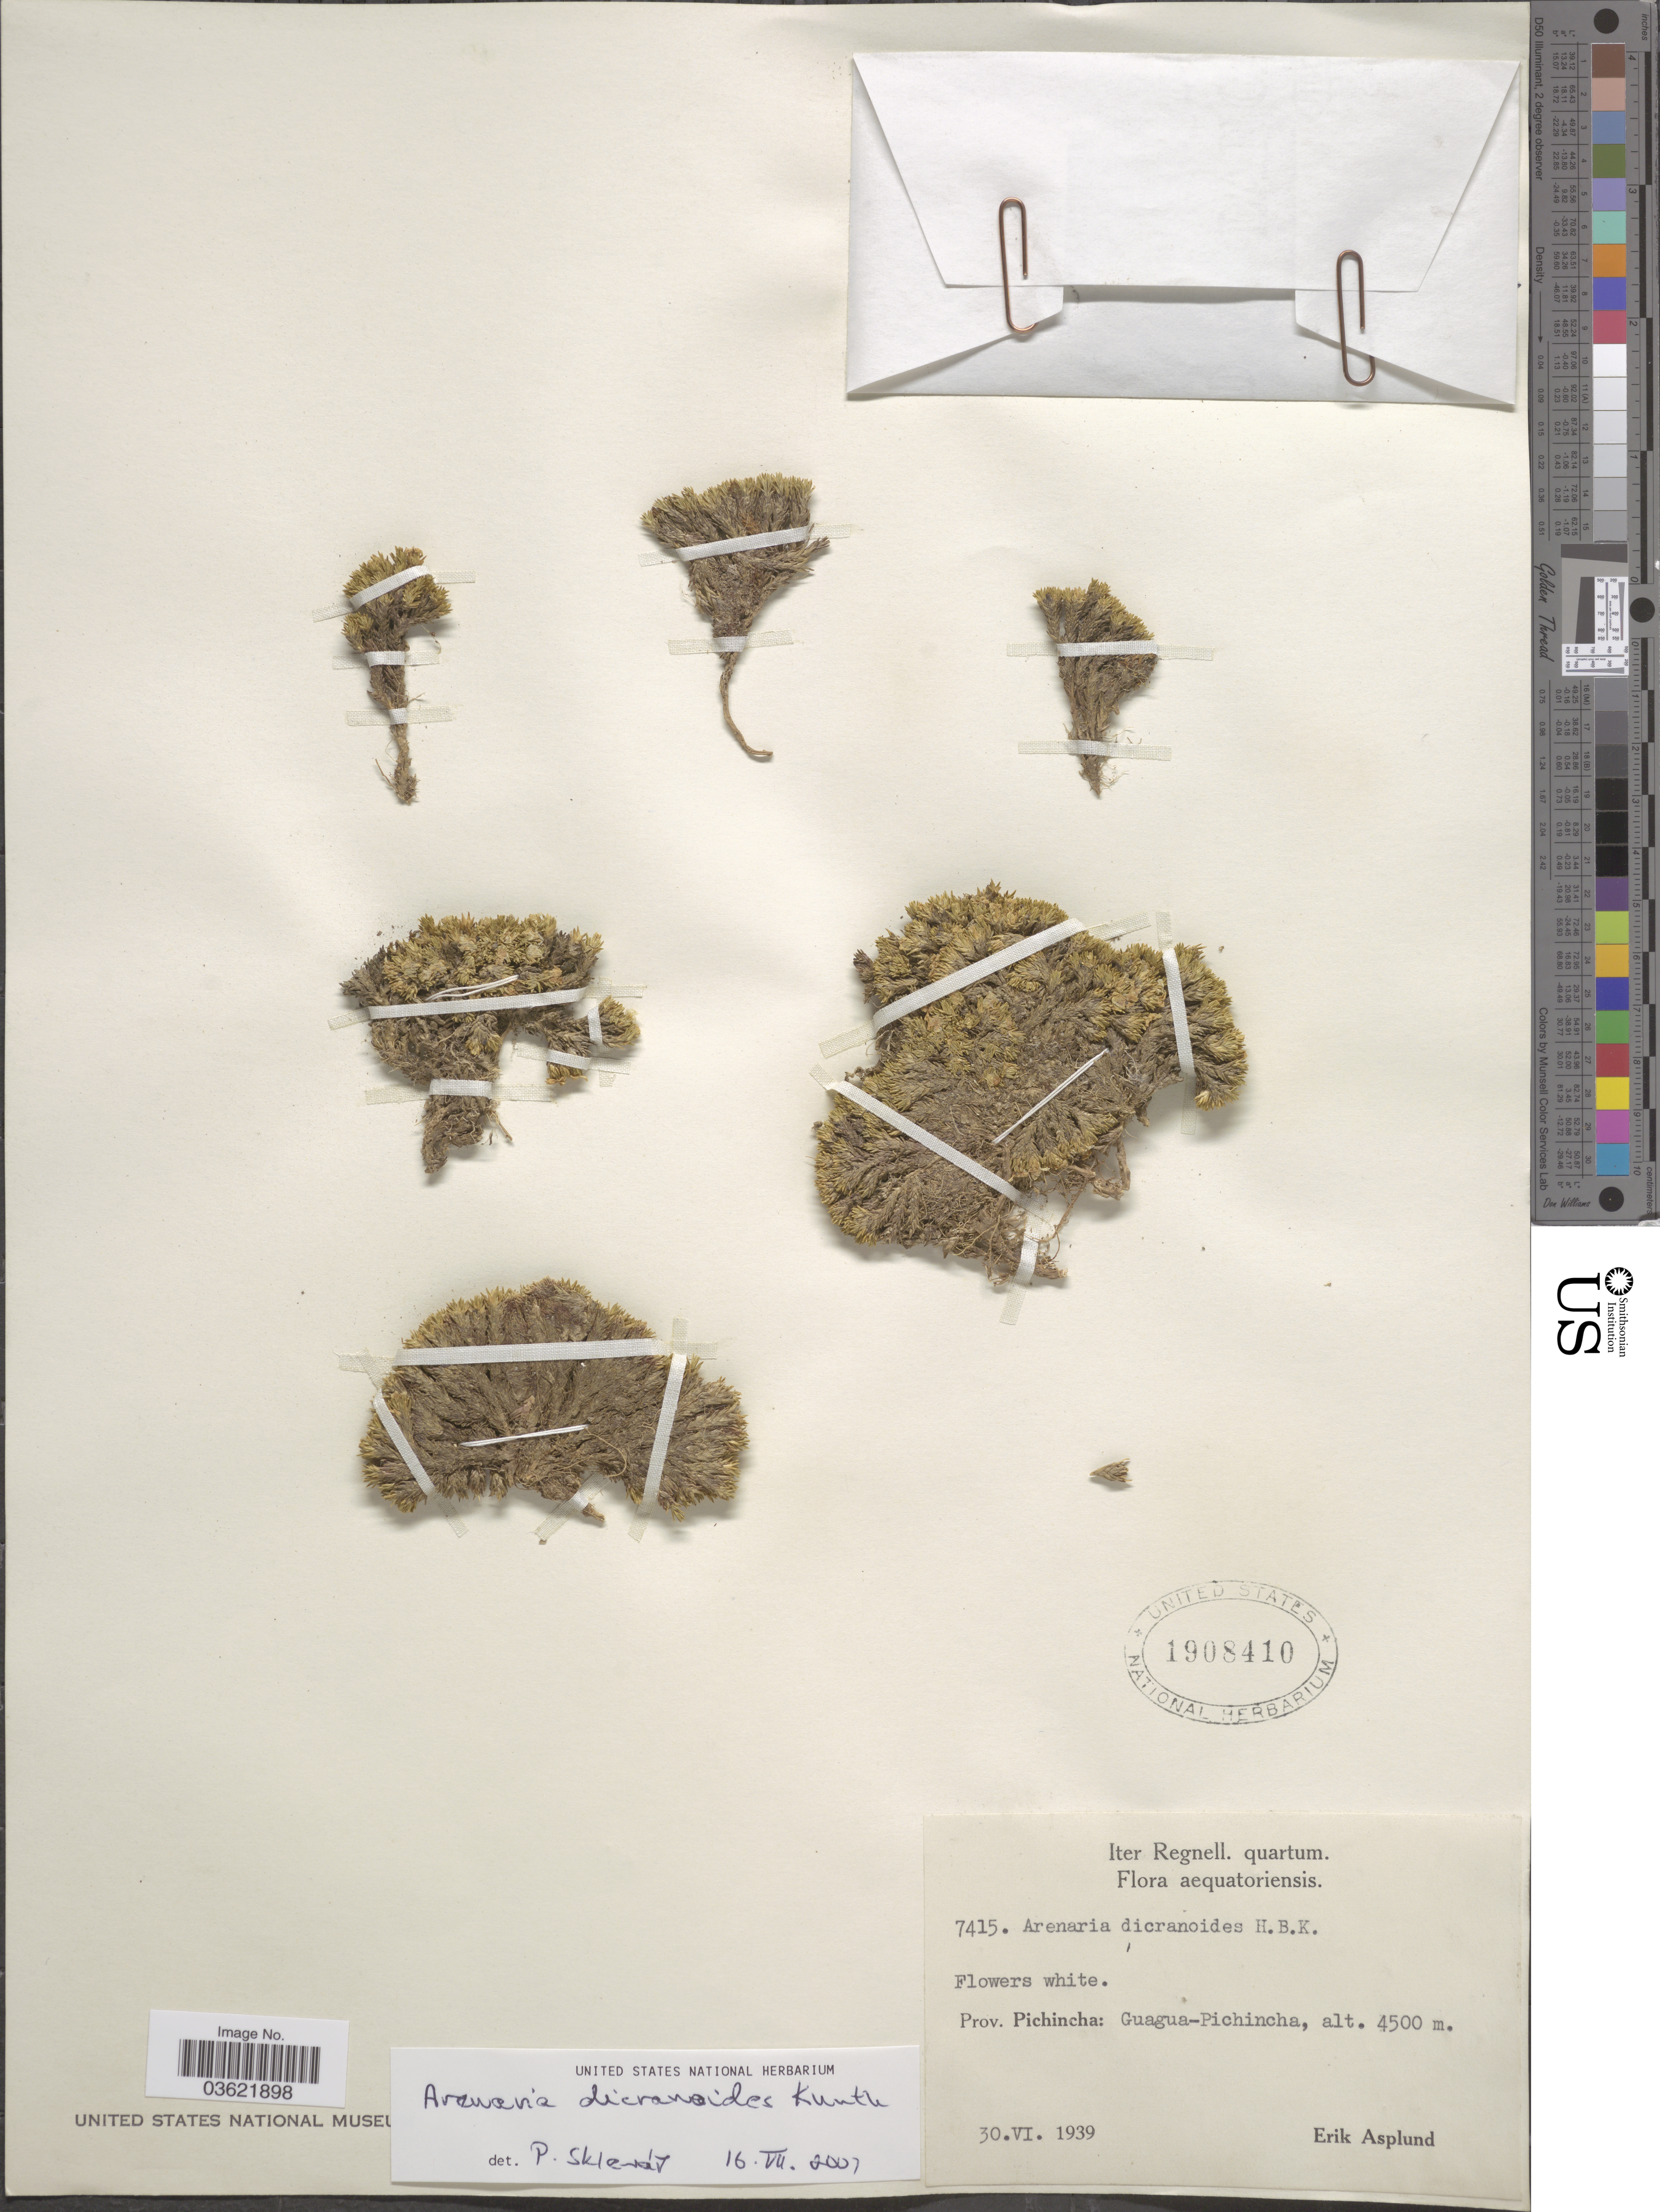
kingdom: Plantae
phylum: Tracheophyta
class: Magnoliopsida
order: Caryophyllales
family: Caryophyllaceae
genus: Arenaria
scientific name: Arenaria dicranoides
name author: Kunth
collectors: E. Asplund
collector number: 7415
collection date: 1939-06-30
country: Ecuador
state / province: Pichincha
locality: Guagua-Pichincha.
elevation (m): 4500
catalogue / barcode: US 1908410